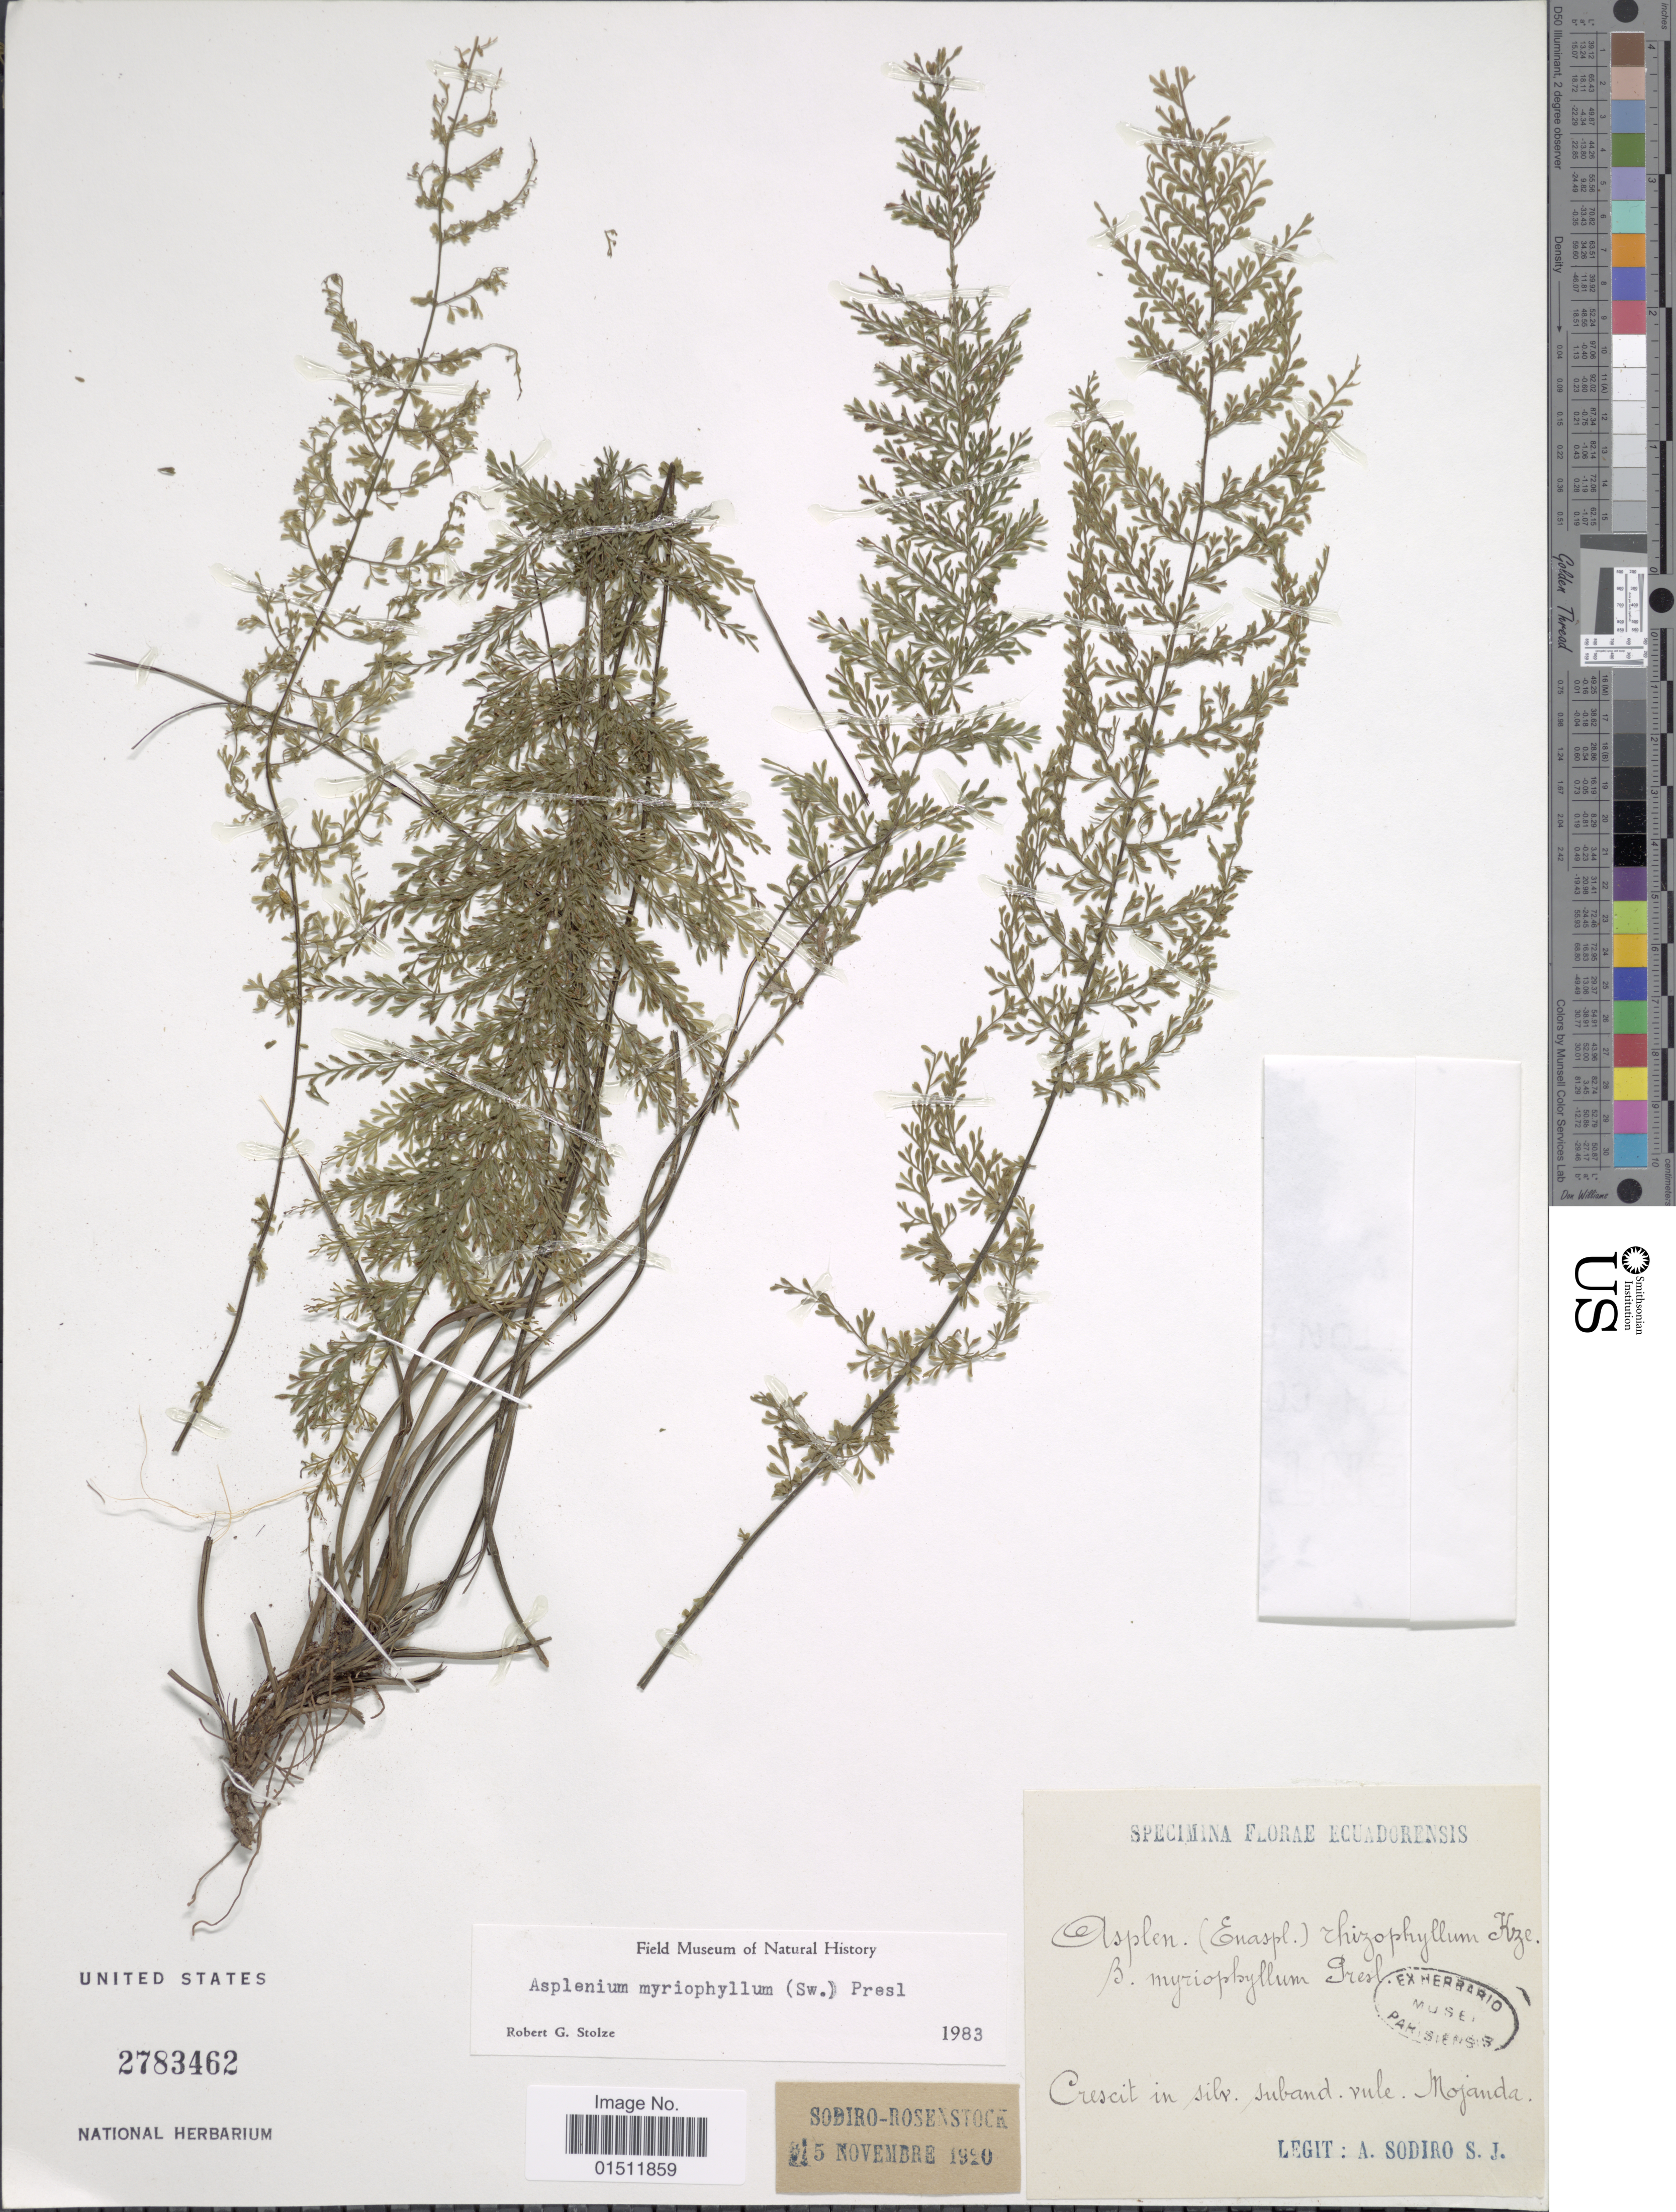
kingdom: Plantae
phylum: Tracheophyta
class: Polypodiopsida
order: Polypodiales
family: Aspleniaceae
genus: Asplenium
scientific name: Asplenium myriophyllum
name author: (Sw.) C. Presl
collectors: A. Sodiro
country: Ecuador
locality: Ecuadorensis, Crescit in silv. suband vule Mojanda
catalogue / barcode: US 2783462